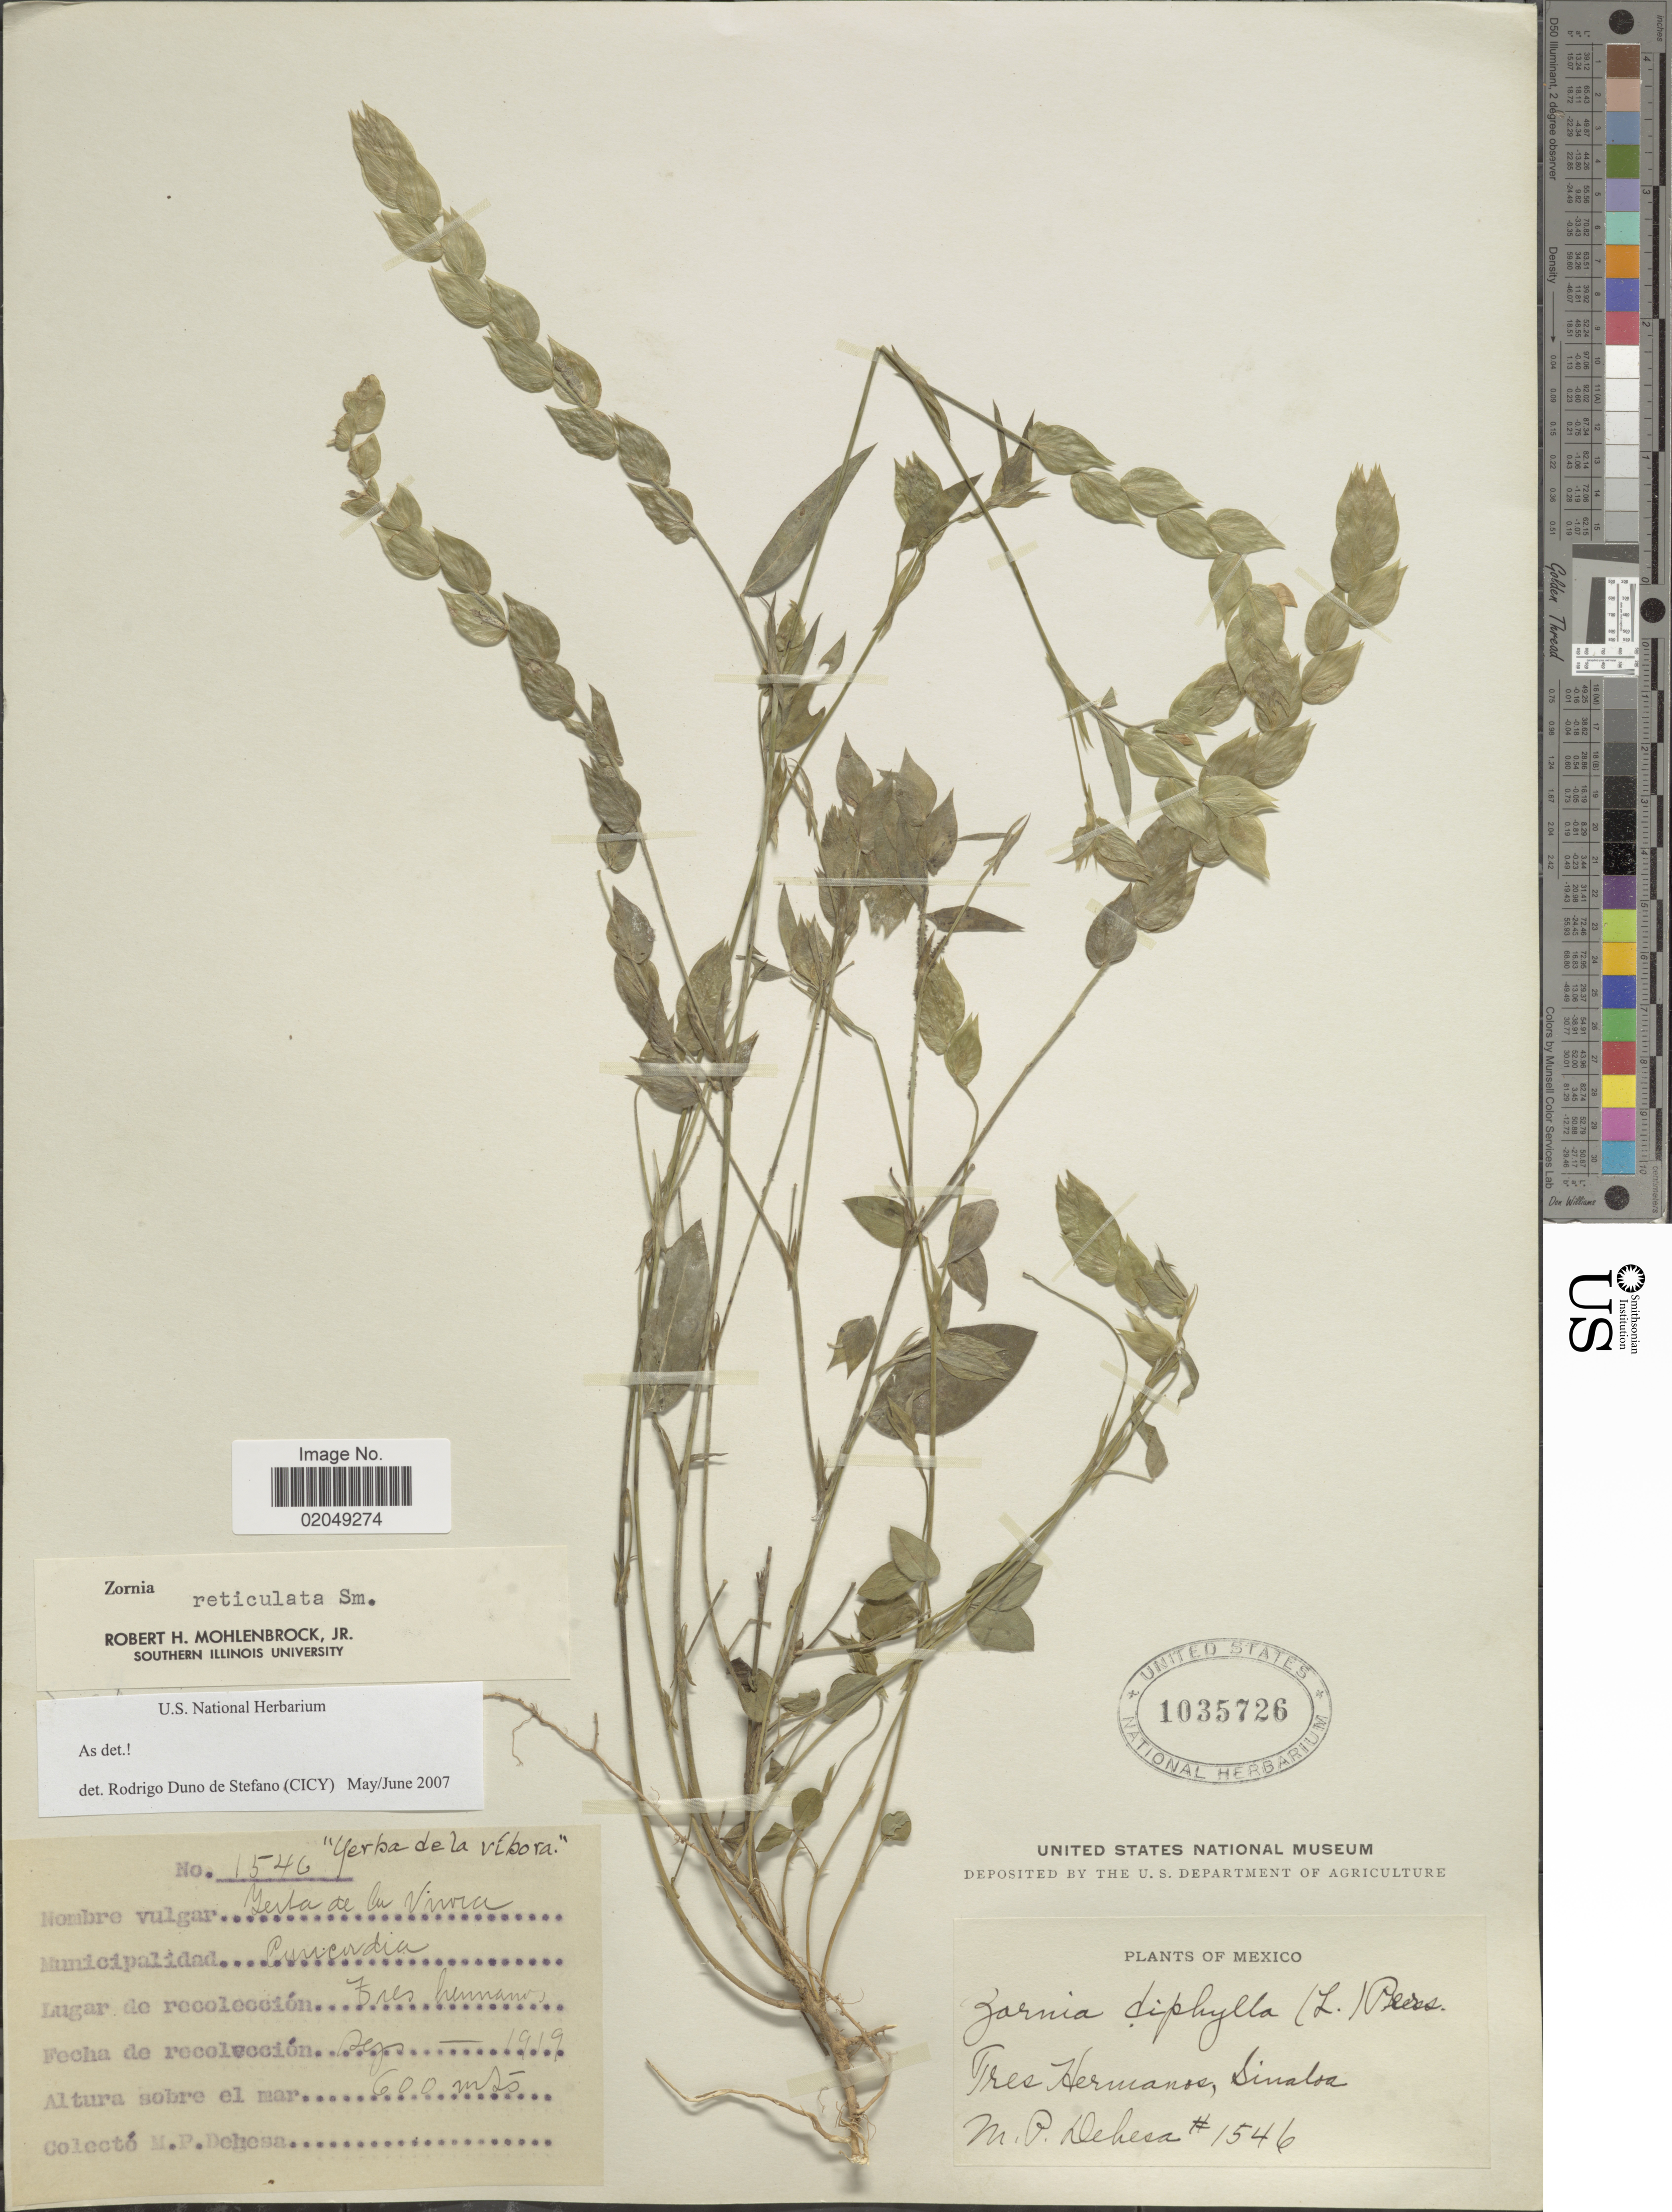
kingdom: Plantae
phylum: Tracheophyta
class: Magnoliopsida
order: Fabales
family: Fabaceae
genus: Zornia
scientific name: Zornia reticulata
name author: Sm.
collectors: M. Dehesa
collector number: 1546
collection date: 1919-09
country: Mexico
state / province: Sinaloa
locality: Tres Hermanos, Municipalidad Cuncordia [interpreted]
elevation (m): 600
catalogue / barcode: US 1035726